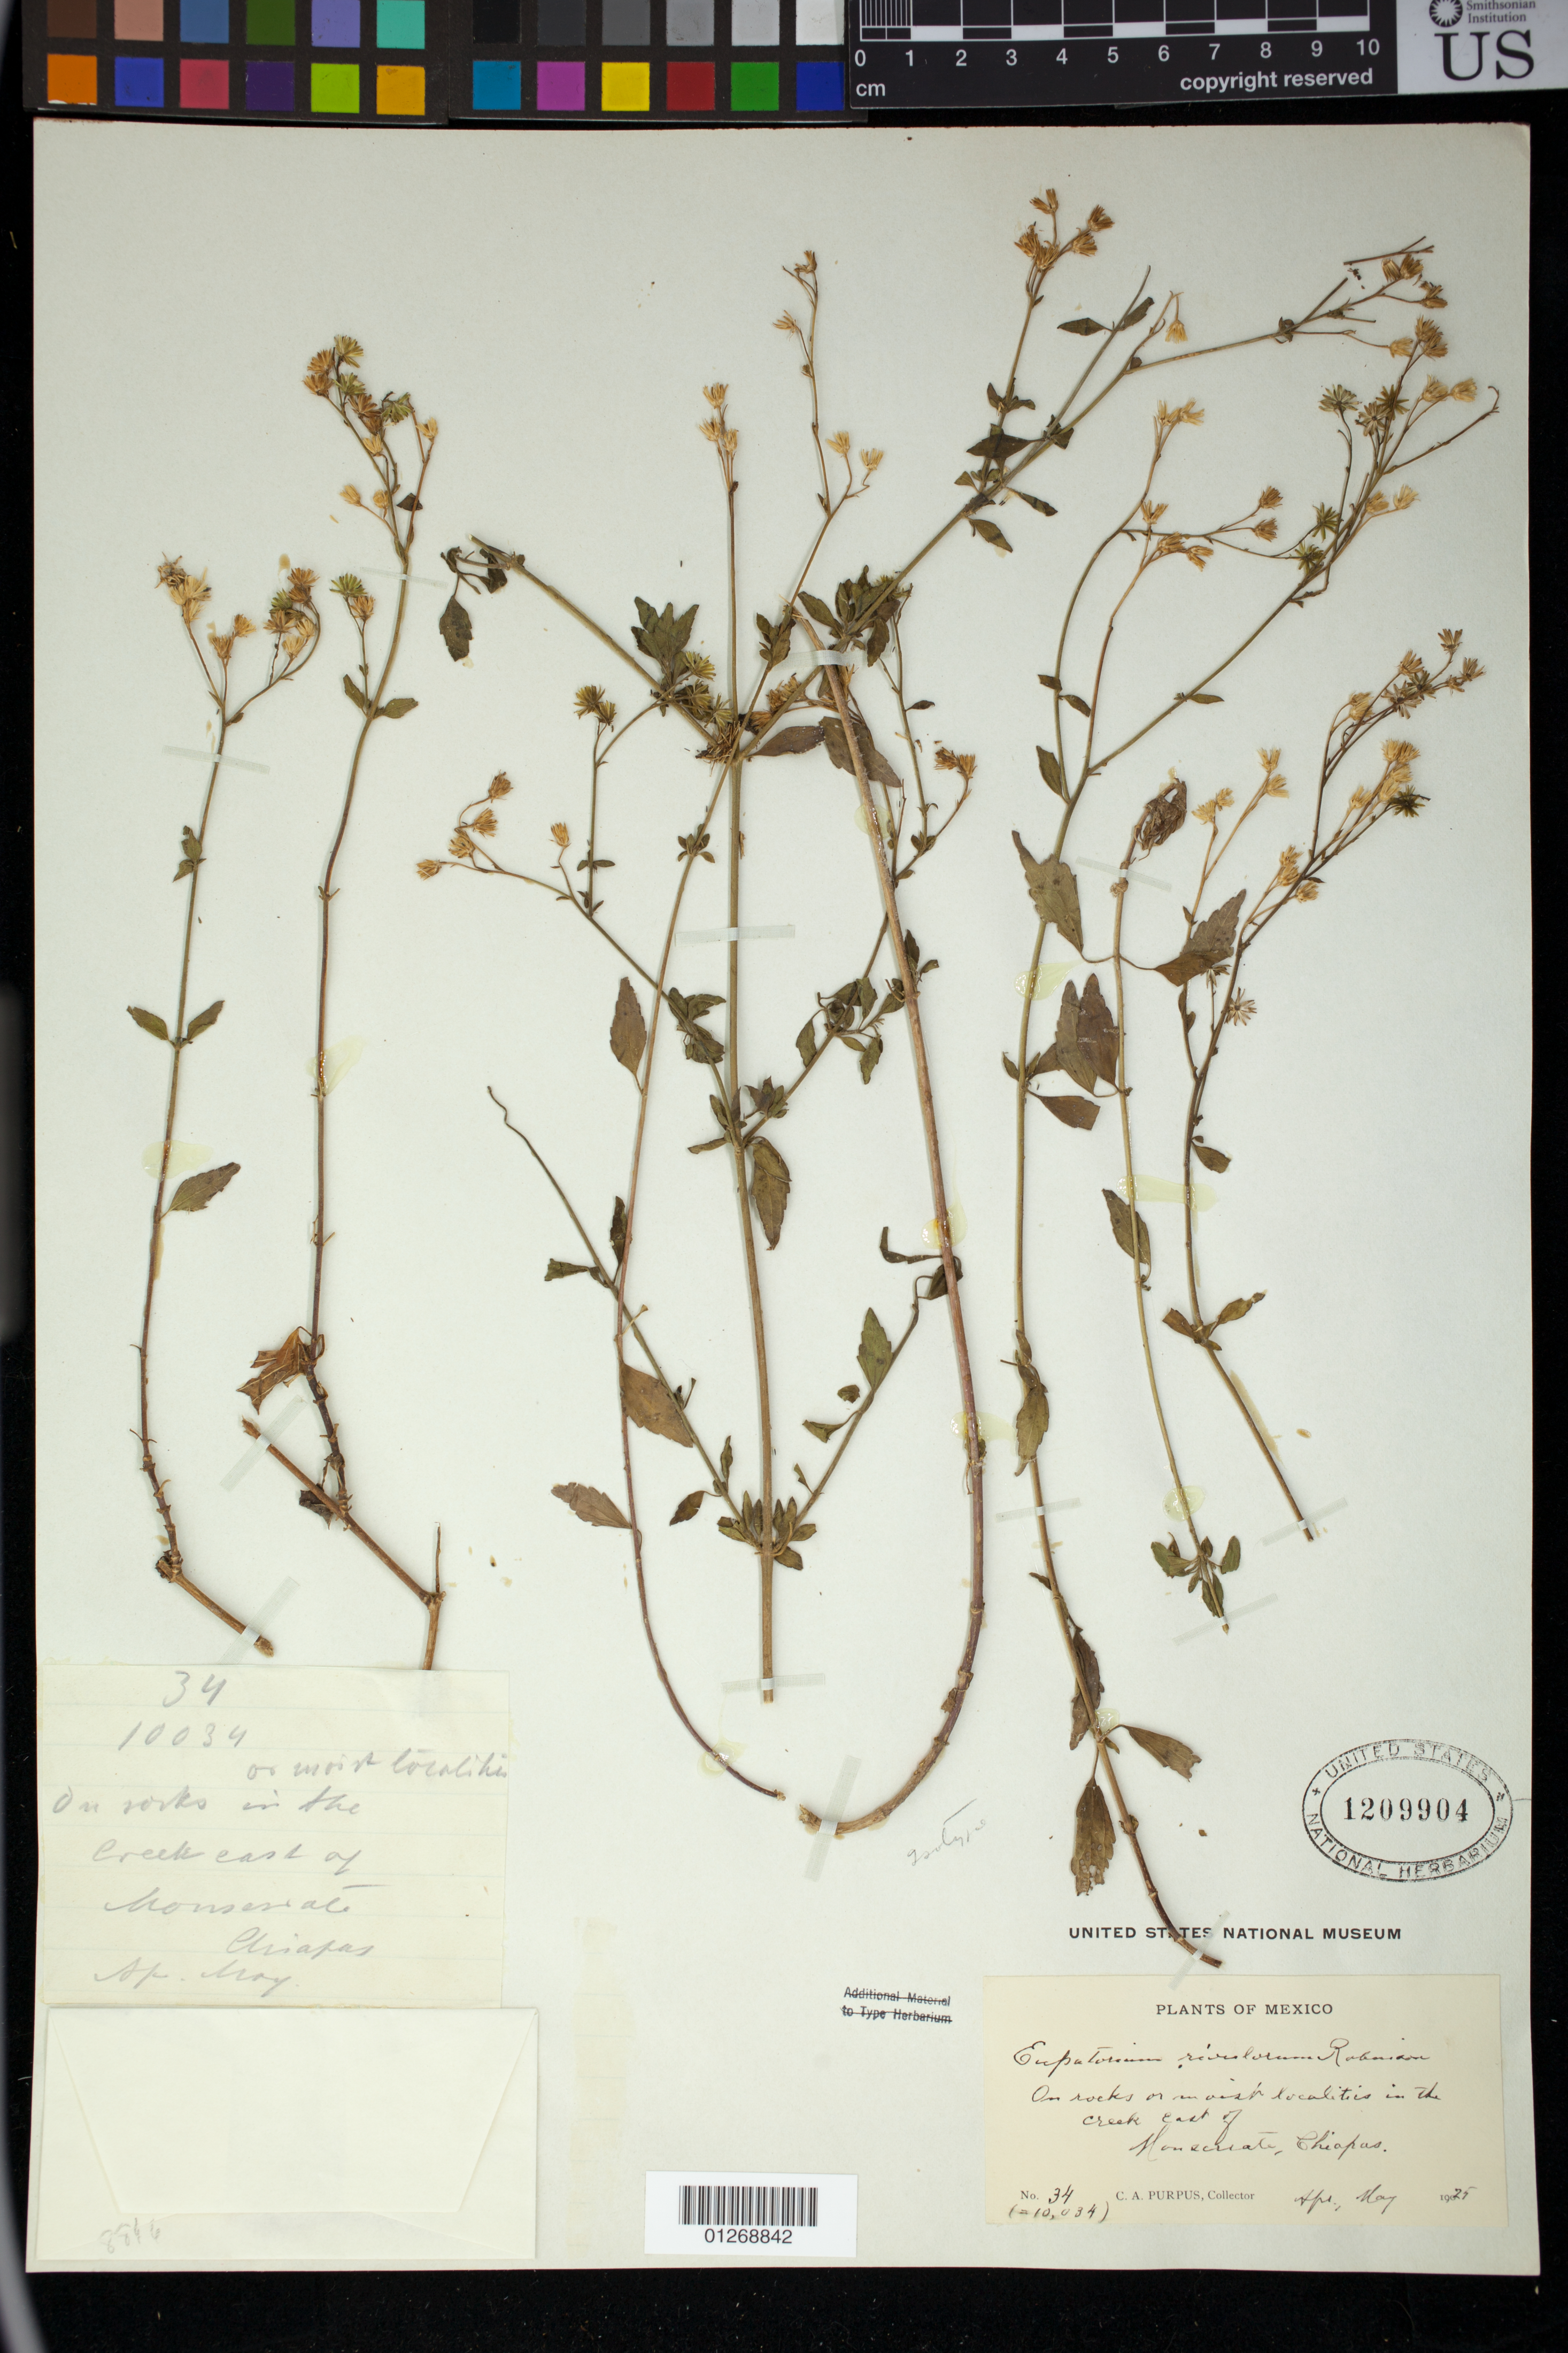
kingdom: Plantae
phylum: Tracheophyta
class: Magnoliopsida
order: Asterales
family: Asteraceae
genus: Eupatorium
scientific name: Eupatorium rivulorum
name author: B.L. Rob.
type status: Possible Type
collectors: C. A. Purpus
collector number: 34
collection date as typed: Apr., May 1925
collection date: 1925-04,1925-05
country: Mexico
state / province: Chiapas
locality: On rocks or moist localities in the creek east of Monserrate, Chiapas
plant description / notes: Same collection number as cited in protologue; presumably original material but dubiously a type as protologue cites March as collection date (as on other US duplicate) but this one is "Apr., May". Note also that protologue cites one collection as "type" but 2 herbaria (GH, US).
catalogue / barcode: US 1209904